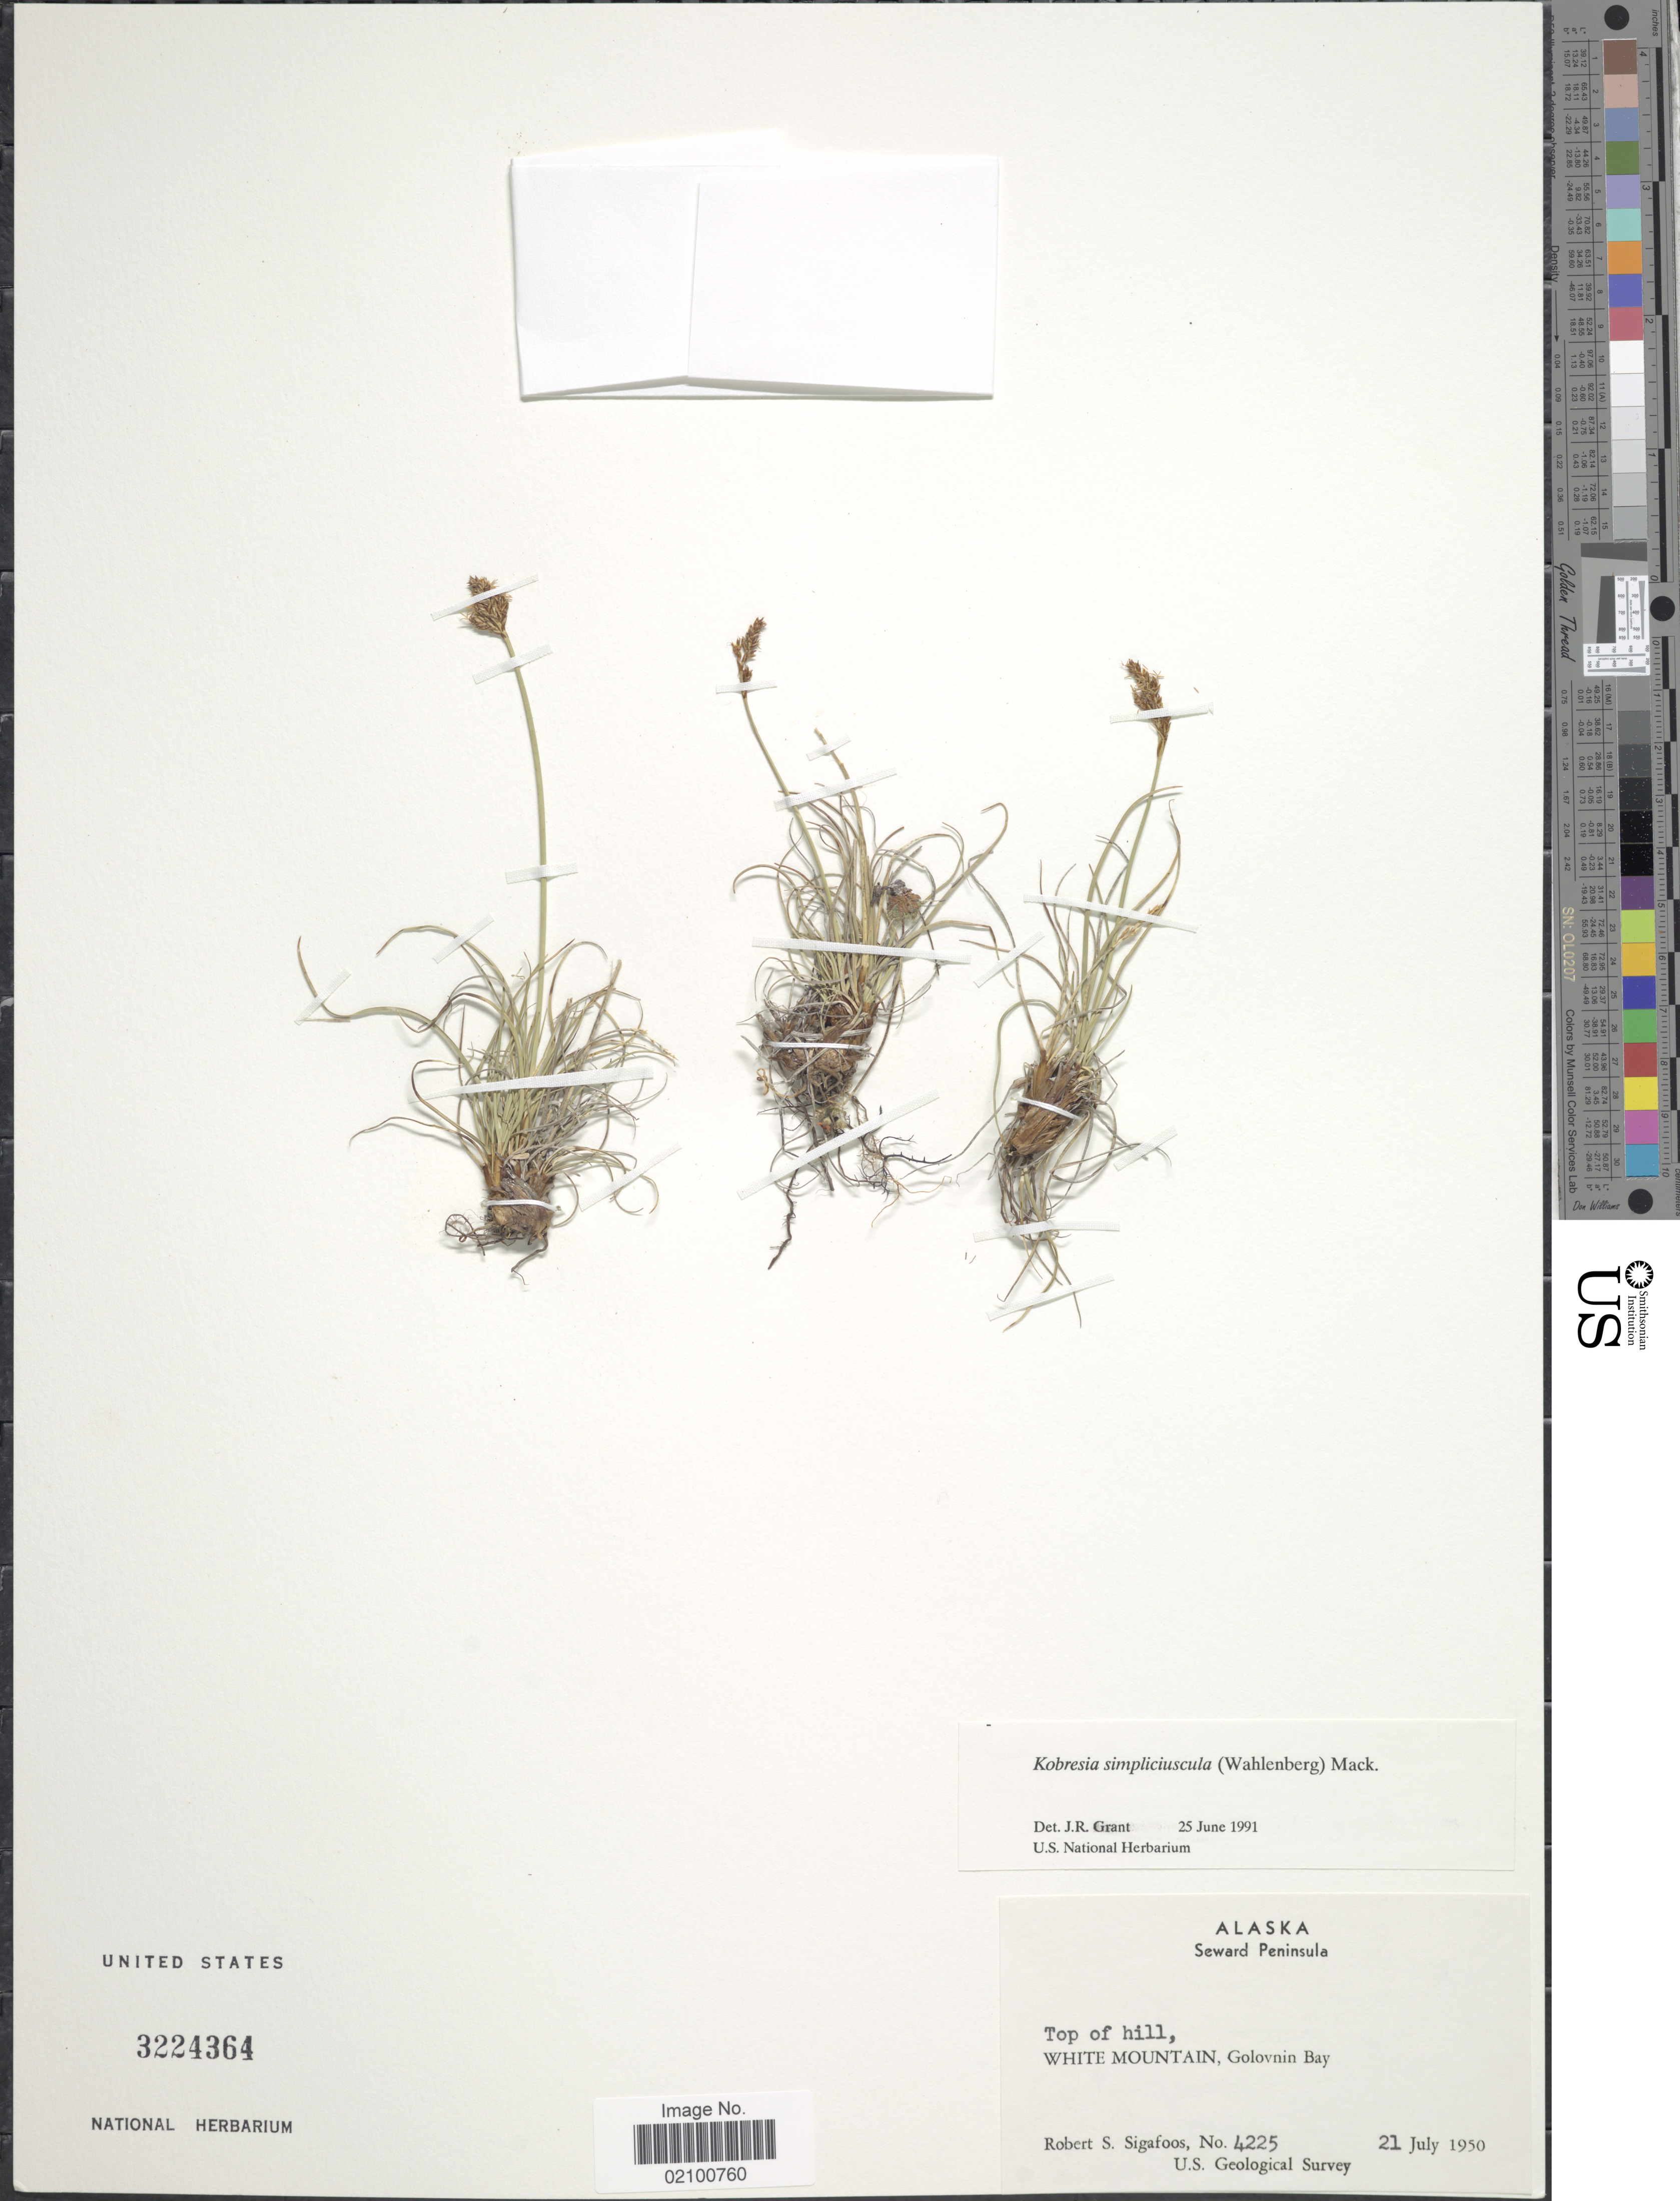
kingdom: Plantae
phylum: Tracheophyta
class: Liliopsida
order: Poales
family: Cyperaceae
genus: Carex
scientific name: Carex simpliciuscula subsp. simpliciuscula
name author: Wahlenb.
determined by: Strong, M. T., (US), Smithsonian Institution - National Museum of Natural History (UNITED STATES)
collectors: R. Sigafoos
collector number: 4225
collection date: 1950-07-21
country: United States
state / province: Alaska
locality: Seward Peninsula, top of hill, White Mountain, Golovnin Bay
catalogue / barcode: US 3224364